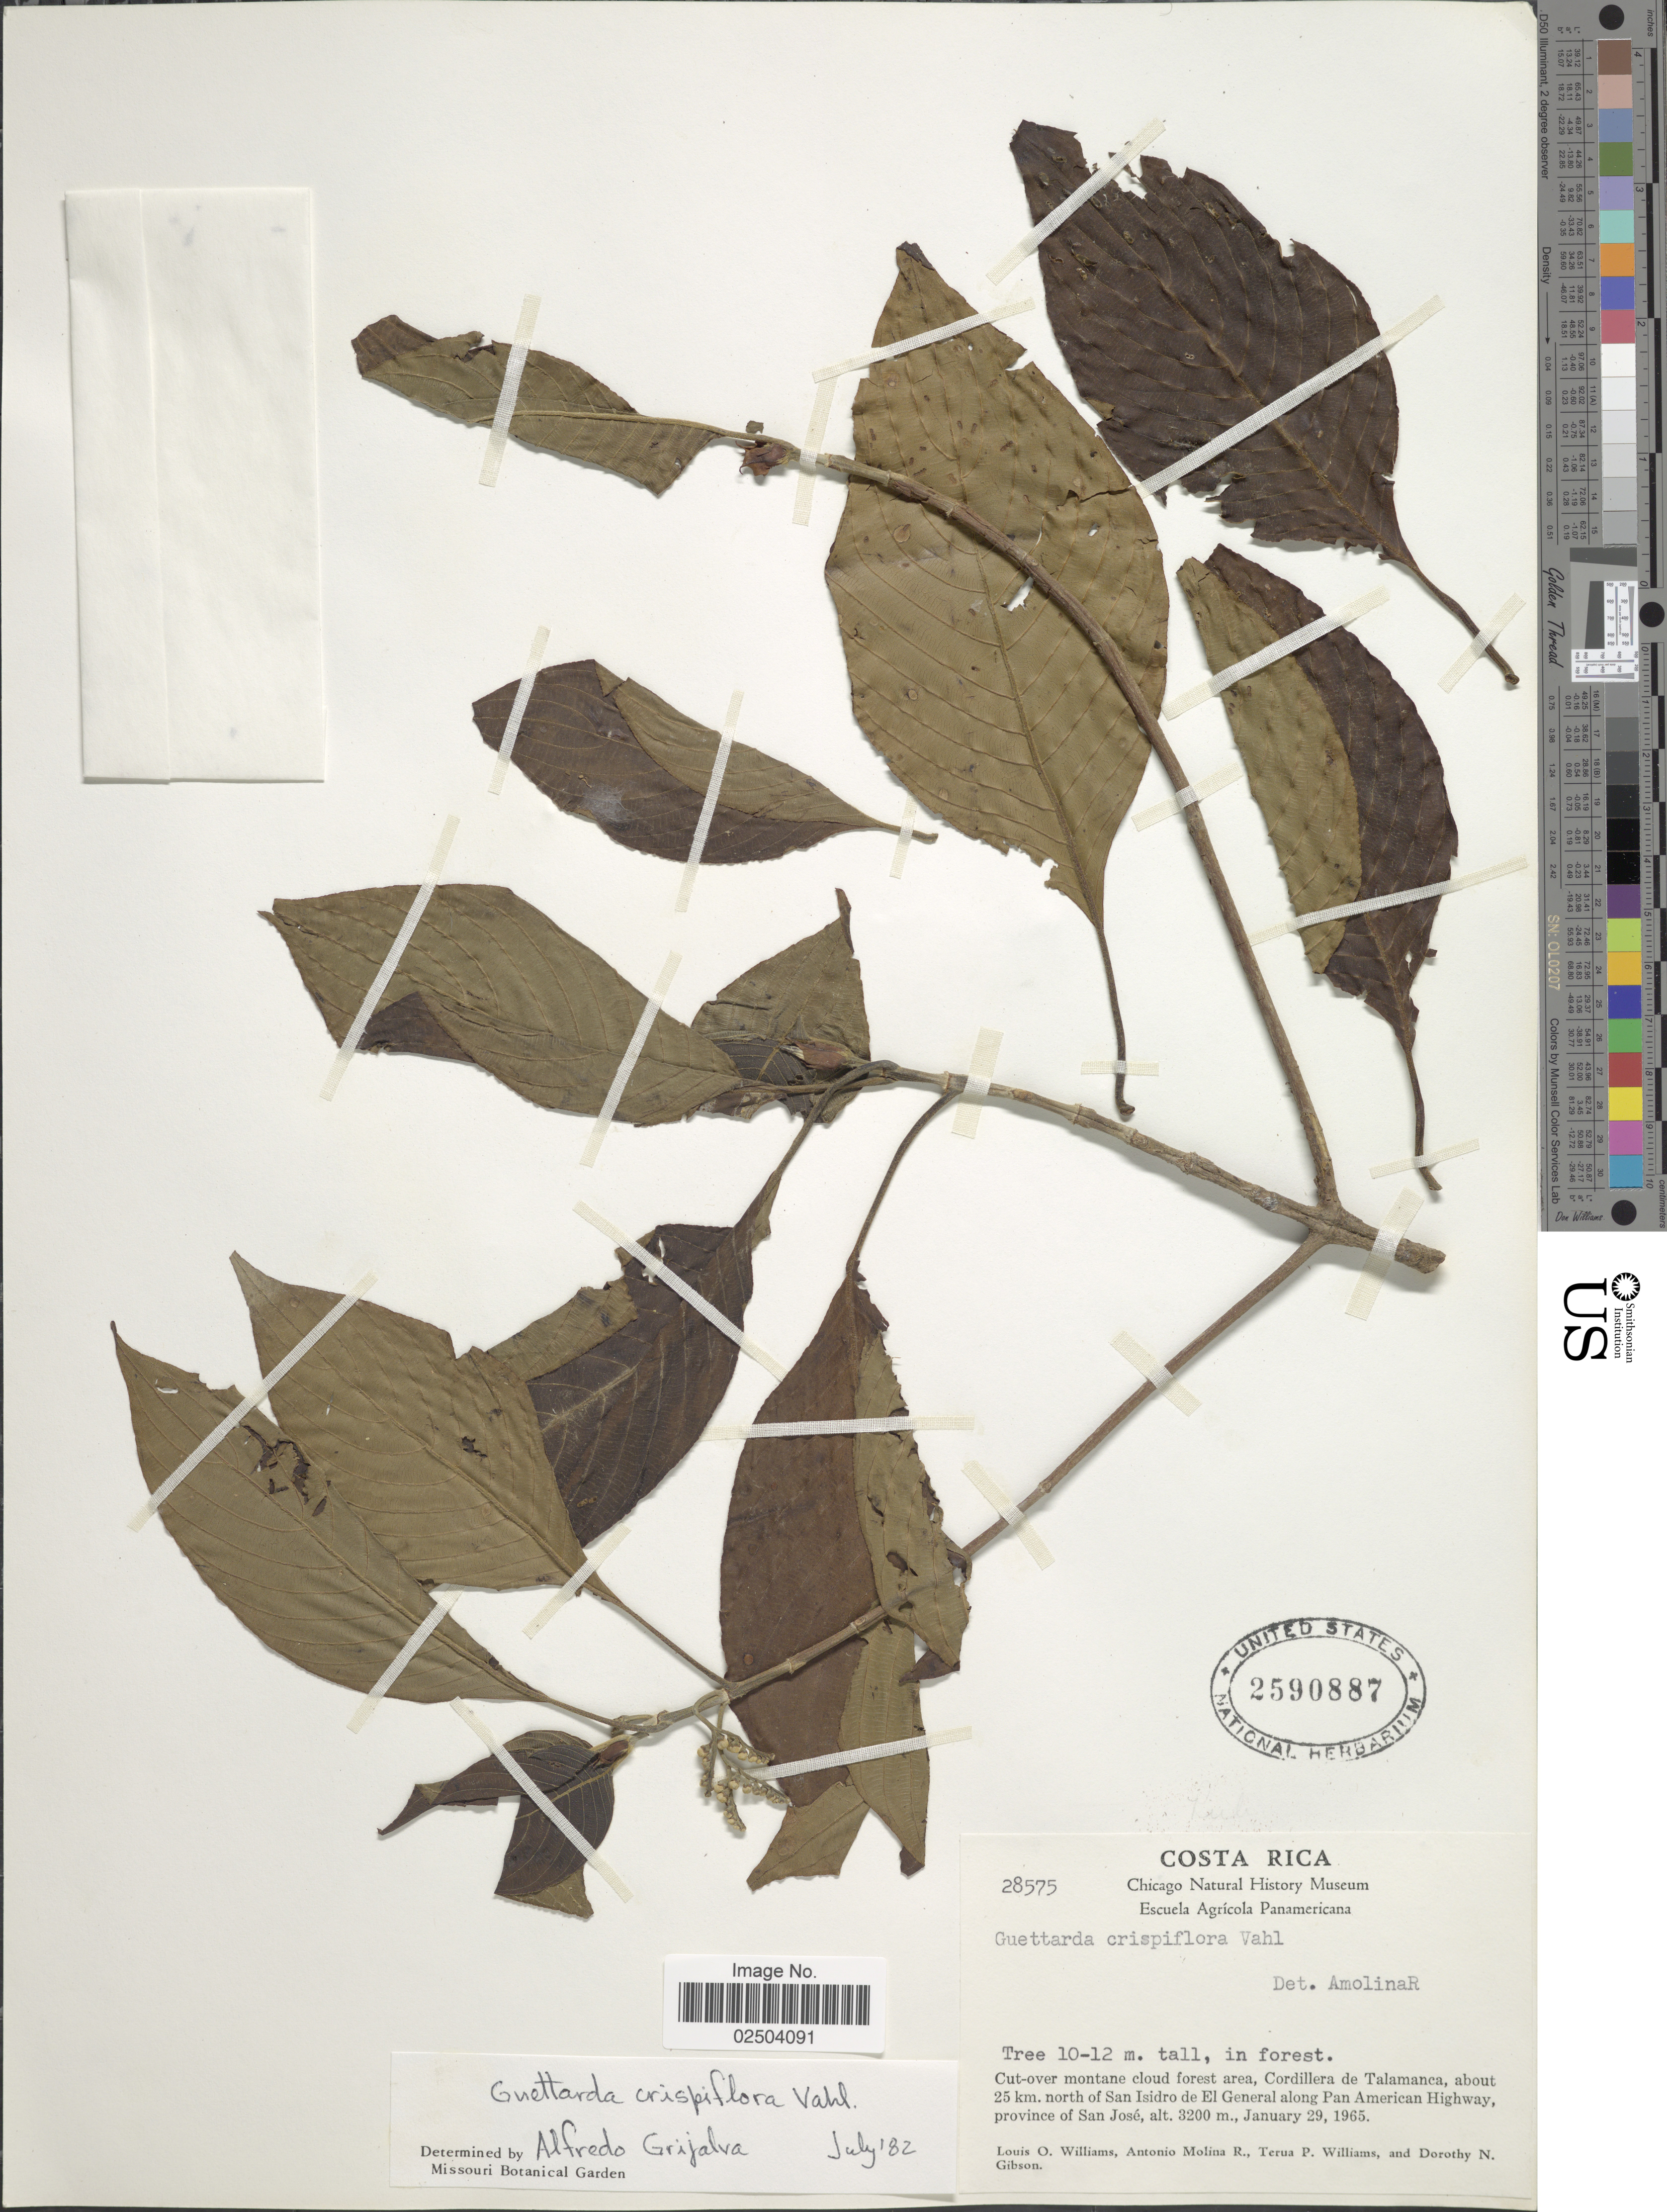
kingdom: Plantae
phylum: Tracheophyta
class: Magnoliopsida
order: Gentianales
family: Rubiaceae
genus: Guettarda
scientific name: Guettarda crispiflora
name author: Vahl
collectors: L. O. Williams, A. Molina R., T. Williams & D. N. Gibson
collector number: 28575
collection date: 1965-01-29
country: Costa Rica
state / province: San José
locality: Cut-over montane cloud forest area, Cordillera de Talamanca, about 25 km. north of San Isidro de El General along Pan American Highway.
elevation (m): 3200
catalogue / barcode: US 2590887